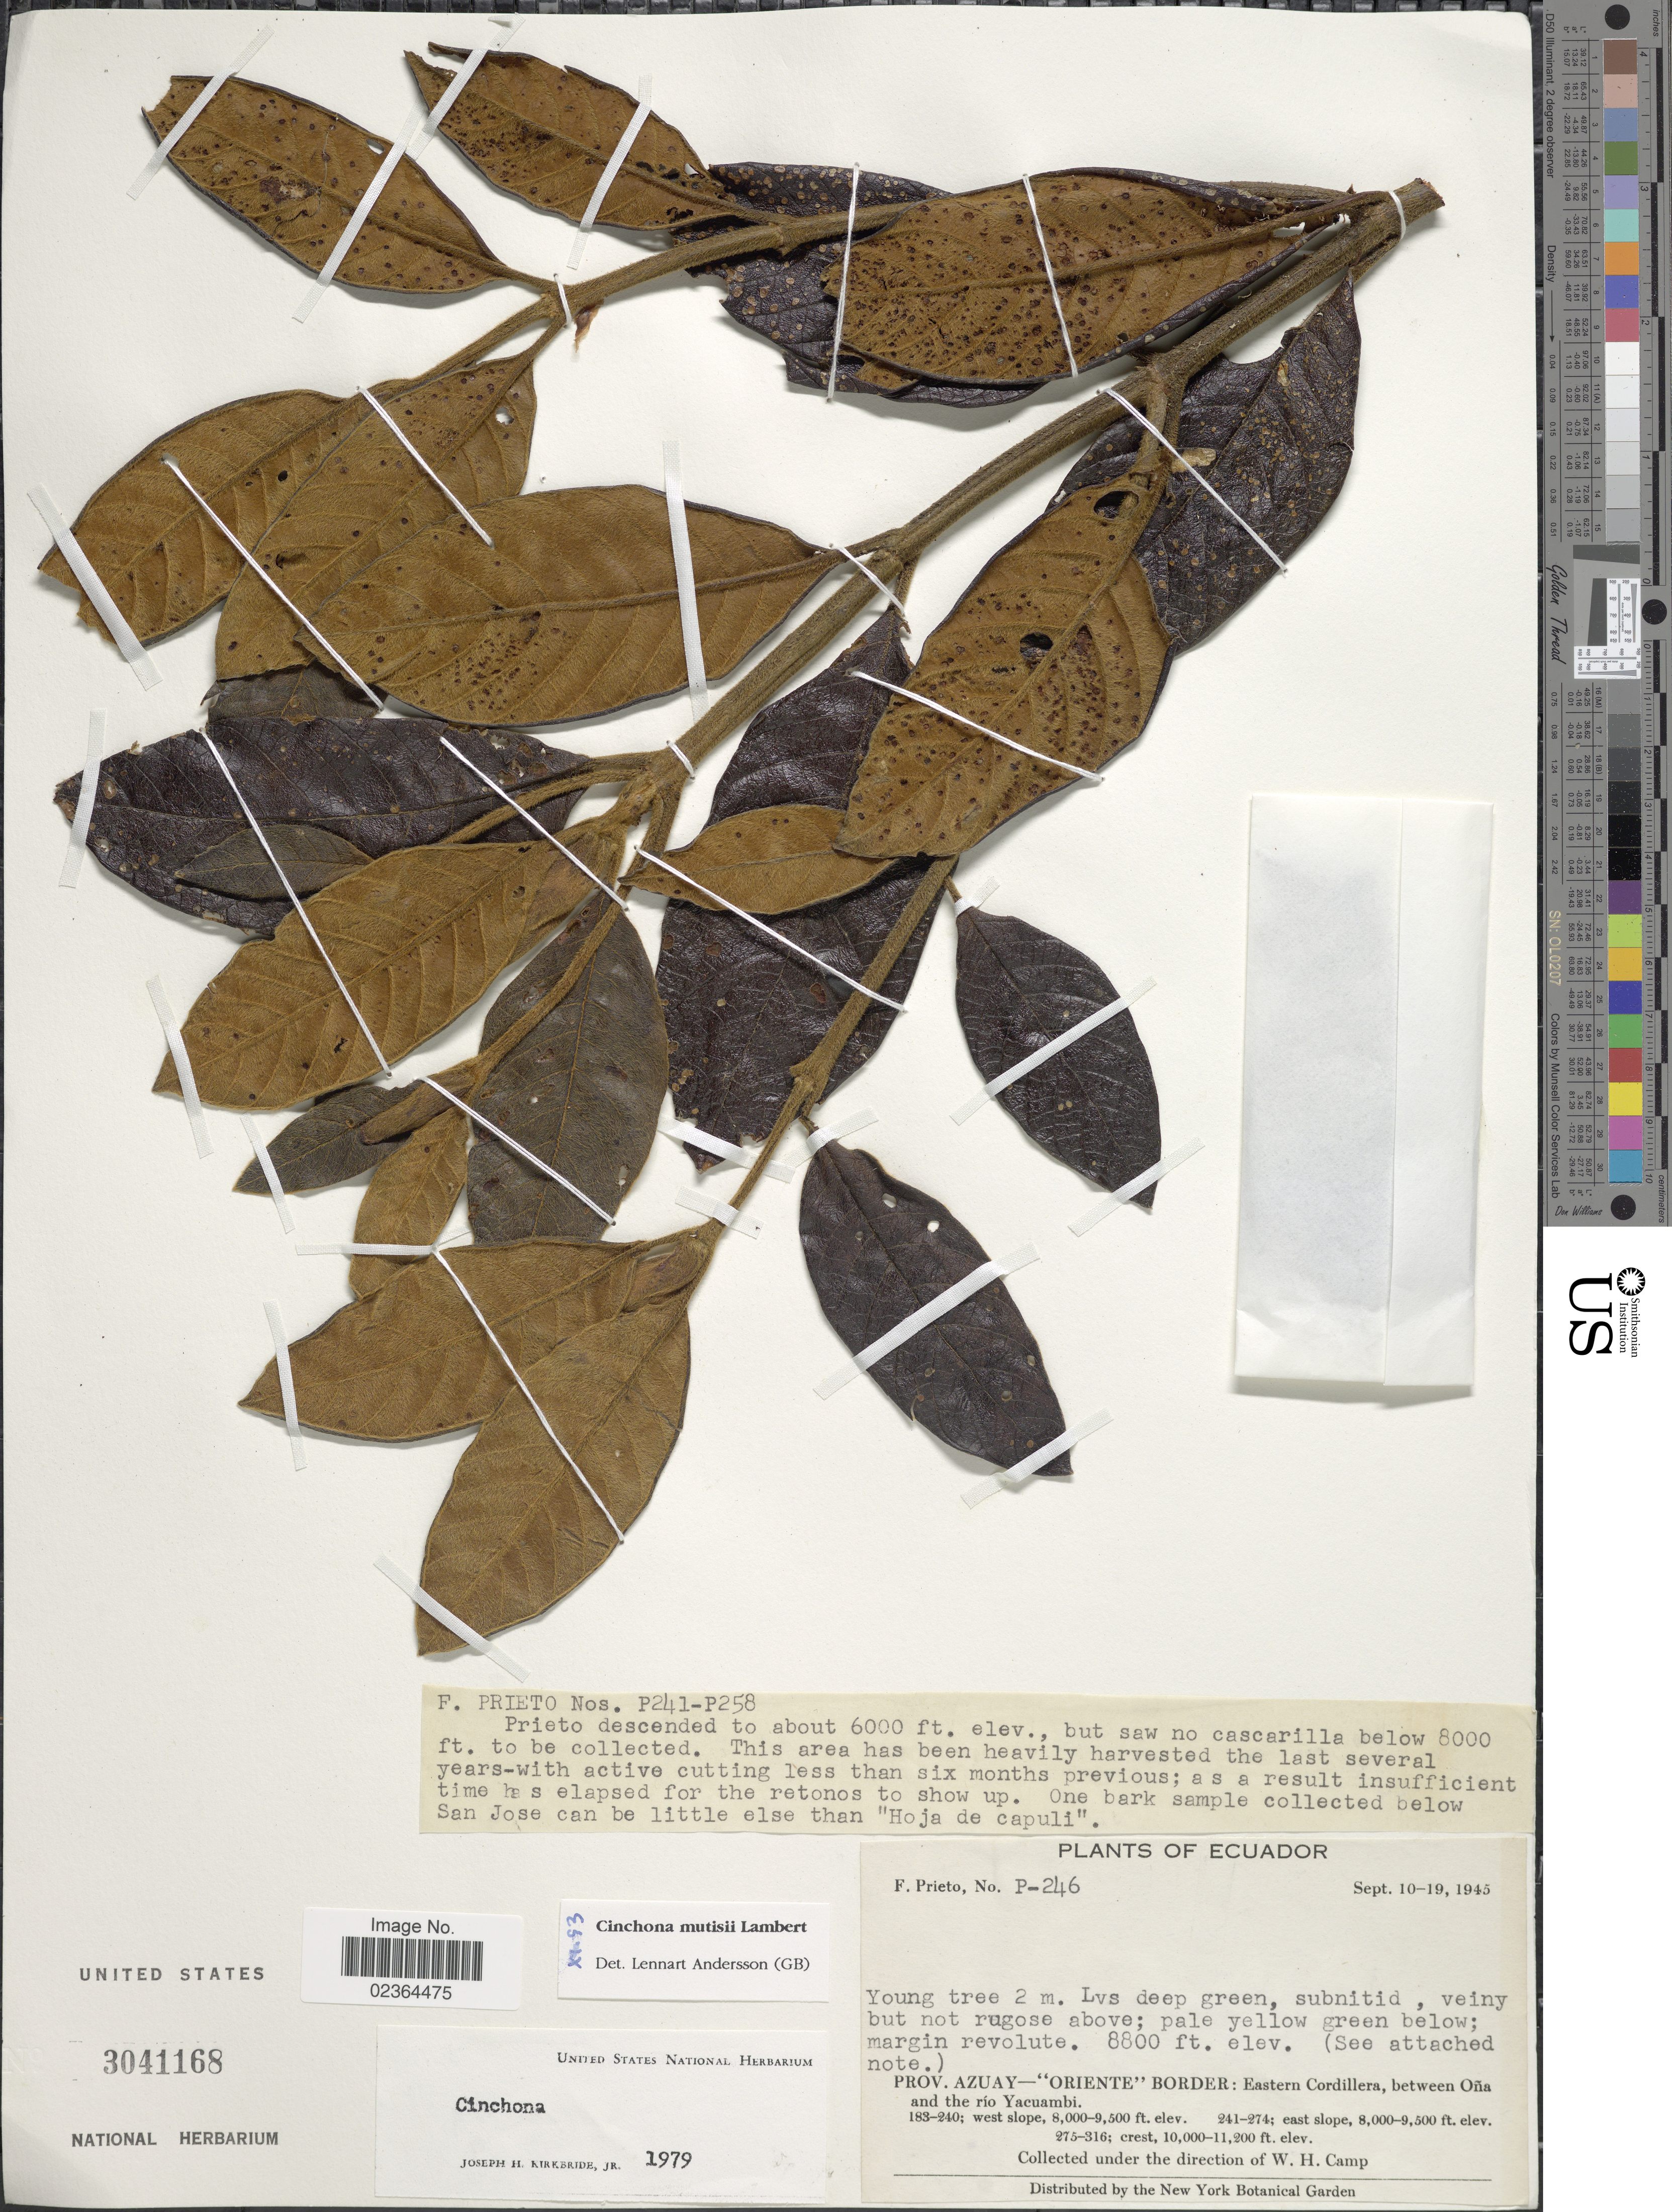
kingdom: Plantae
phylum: Tracheophyta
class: Magnoliopsida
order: Gentianales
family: Rubiaceae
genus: Cinchona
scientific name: Cinchona mutisii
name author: Lamb.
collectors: F. Prieto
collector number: P-246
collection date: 1945-09-10/1945-09-19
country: Ecuador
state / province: Azuay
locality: Prov. Azuay Oriente Border: Between Cordillera, between Ona and the rio Yacuambi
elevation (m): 2682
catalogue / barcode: US 3041168